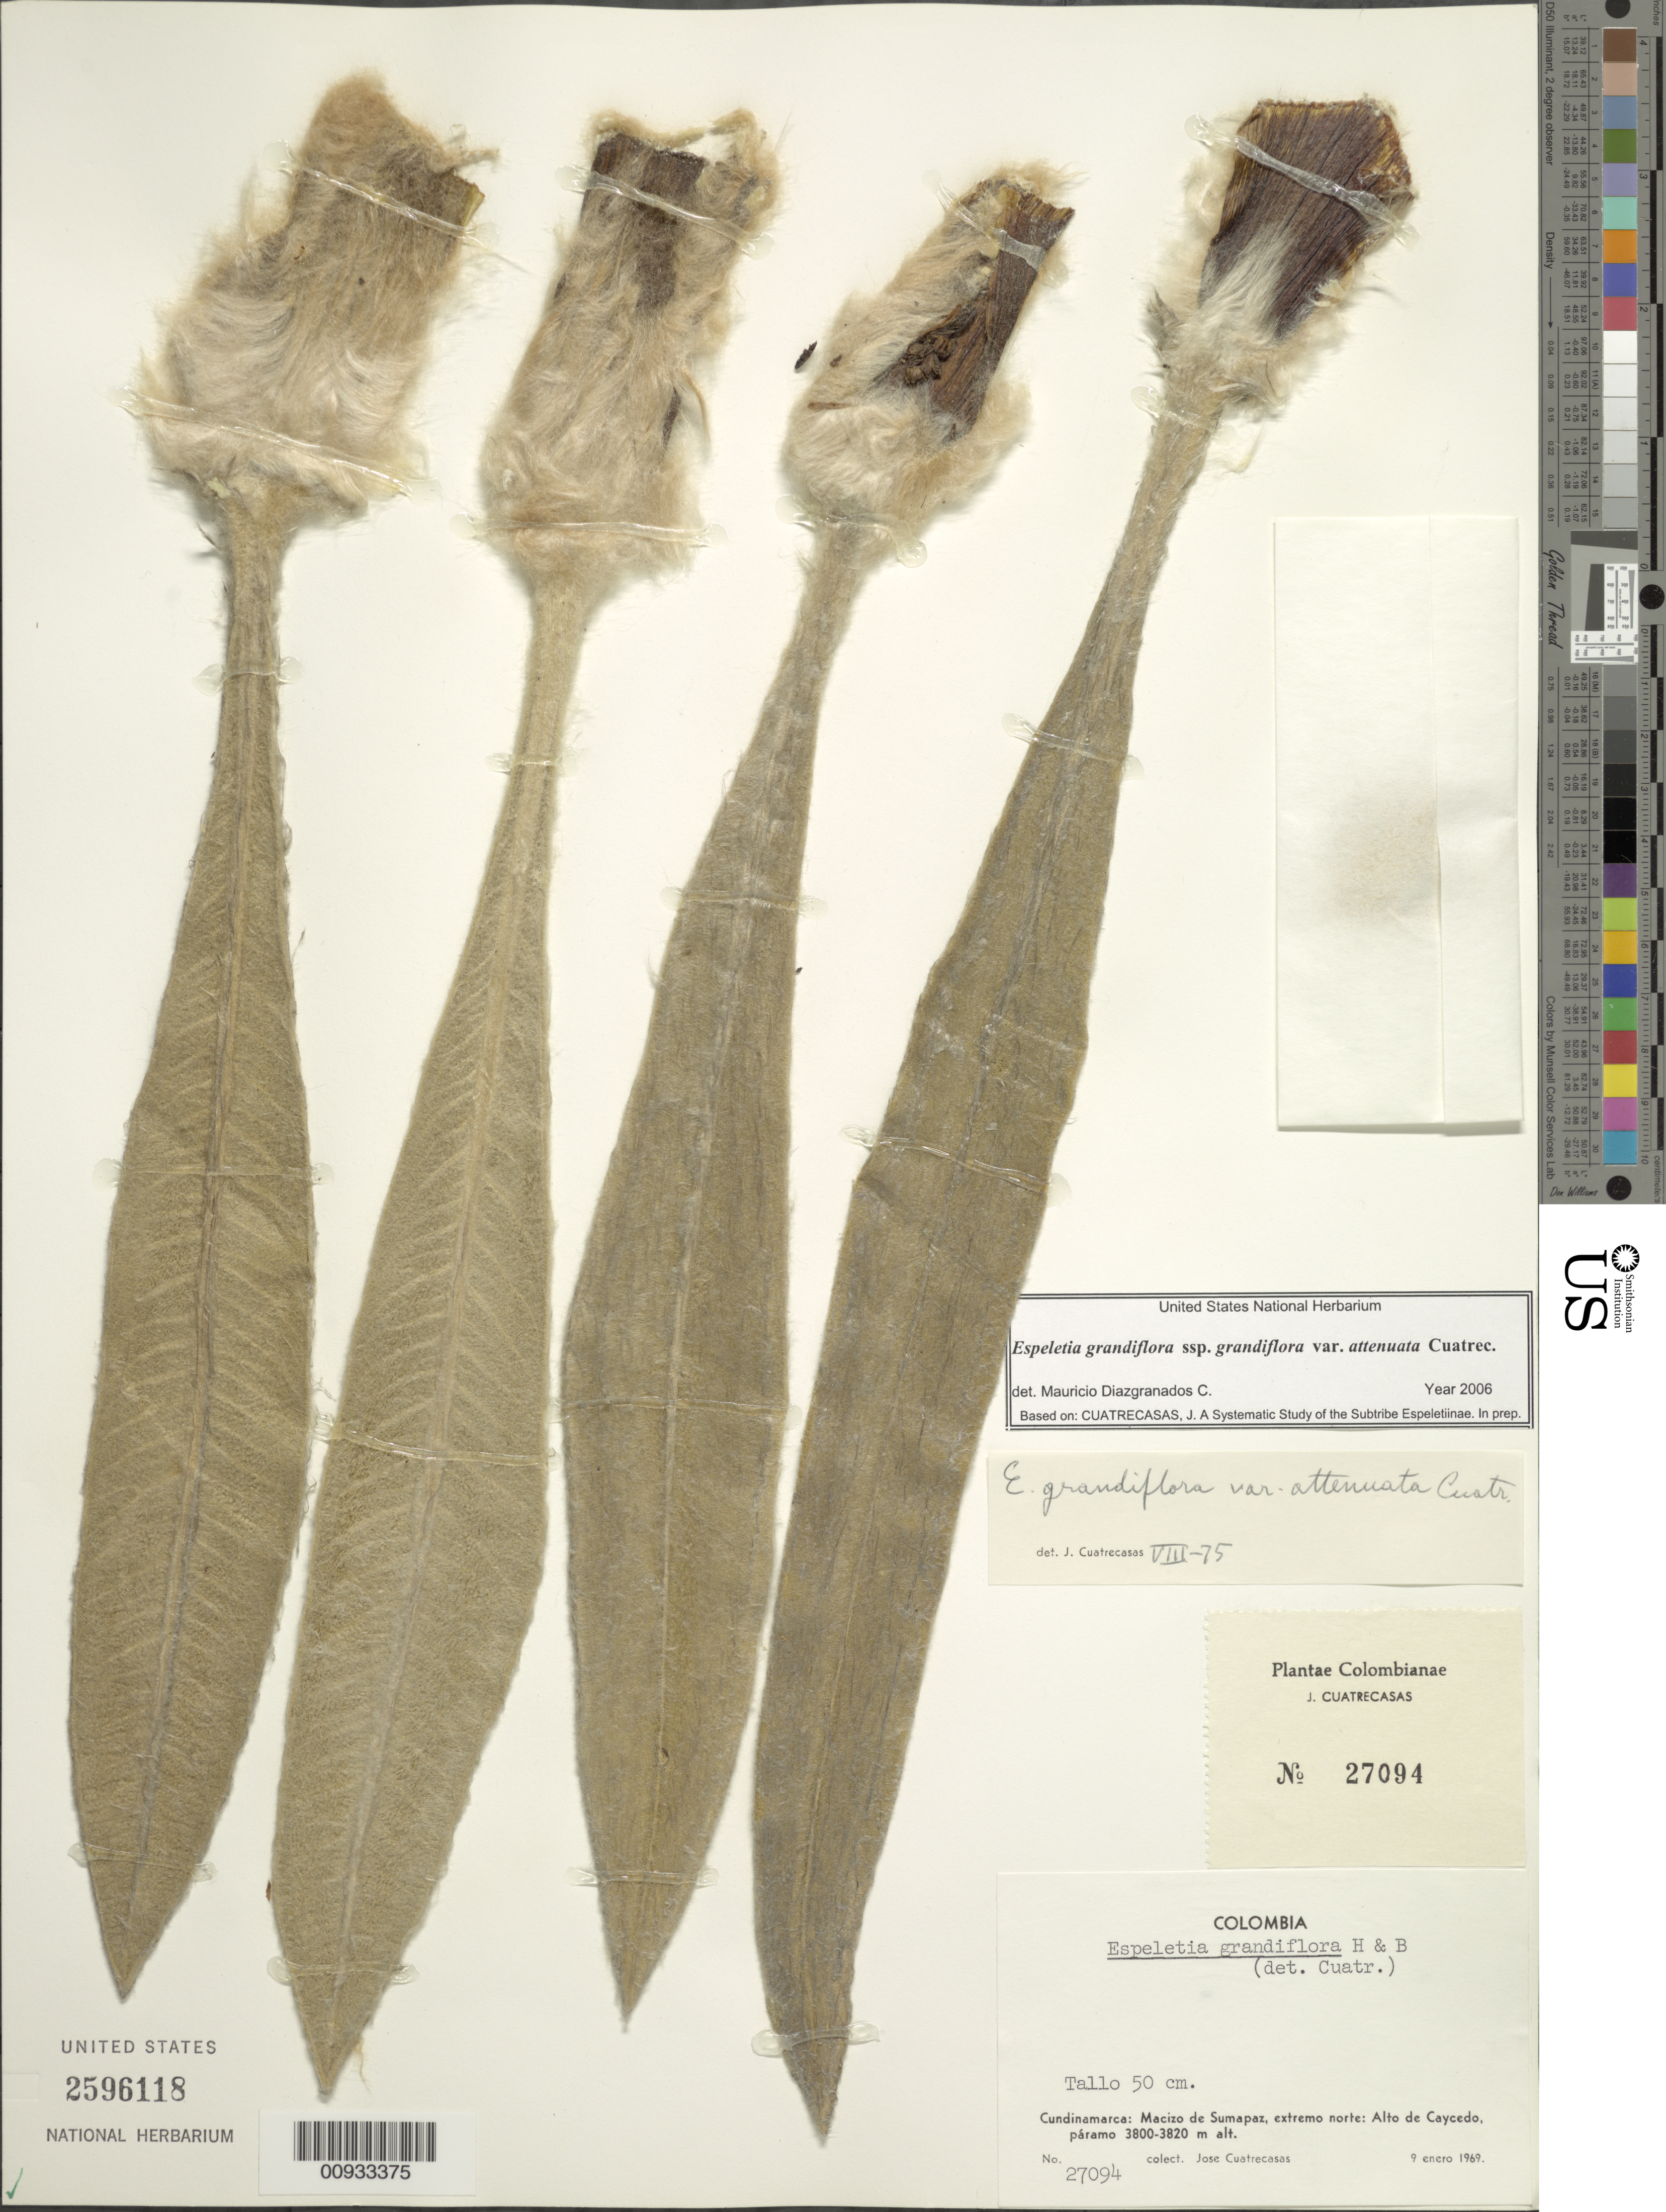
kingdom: Plantae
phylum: Tracheophyta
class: Magnoliopsida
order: Asterales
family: Asteraceae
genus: Espeletia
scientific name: Espeletia grandiflora var. attenuata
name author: Cuatrec.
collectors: J. Cuatrecasas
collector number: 27094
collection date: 1969-01-09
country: Colombia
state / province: Cundinamarca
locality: Macizo de Sumapaz, extremo norte: Alto de Caycedo, paramo.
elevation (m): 3800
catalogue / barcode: US 2596118